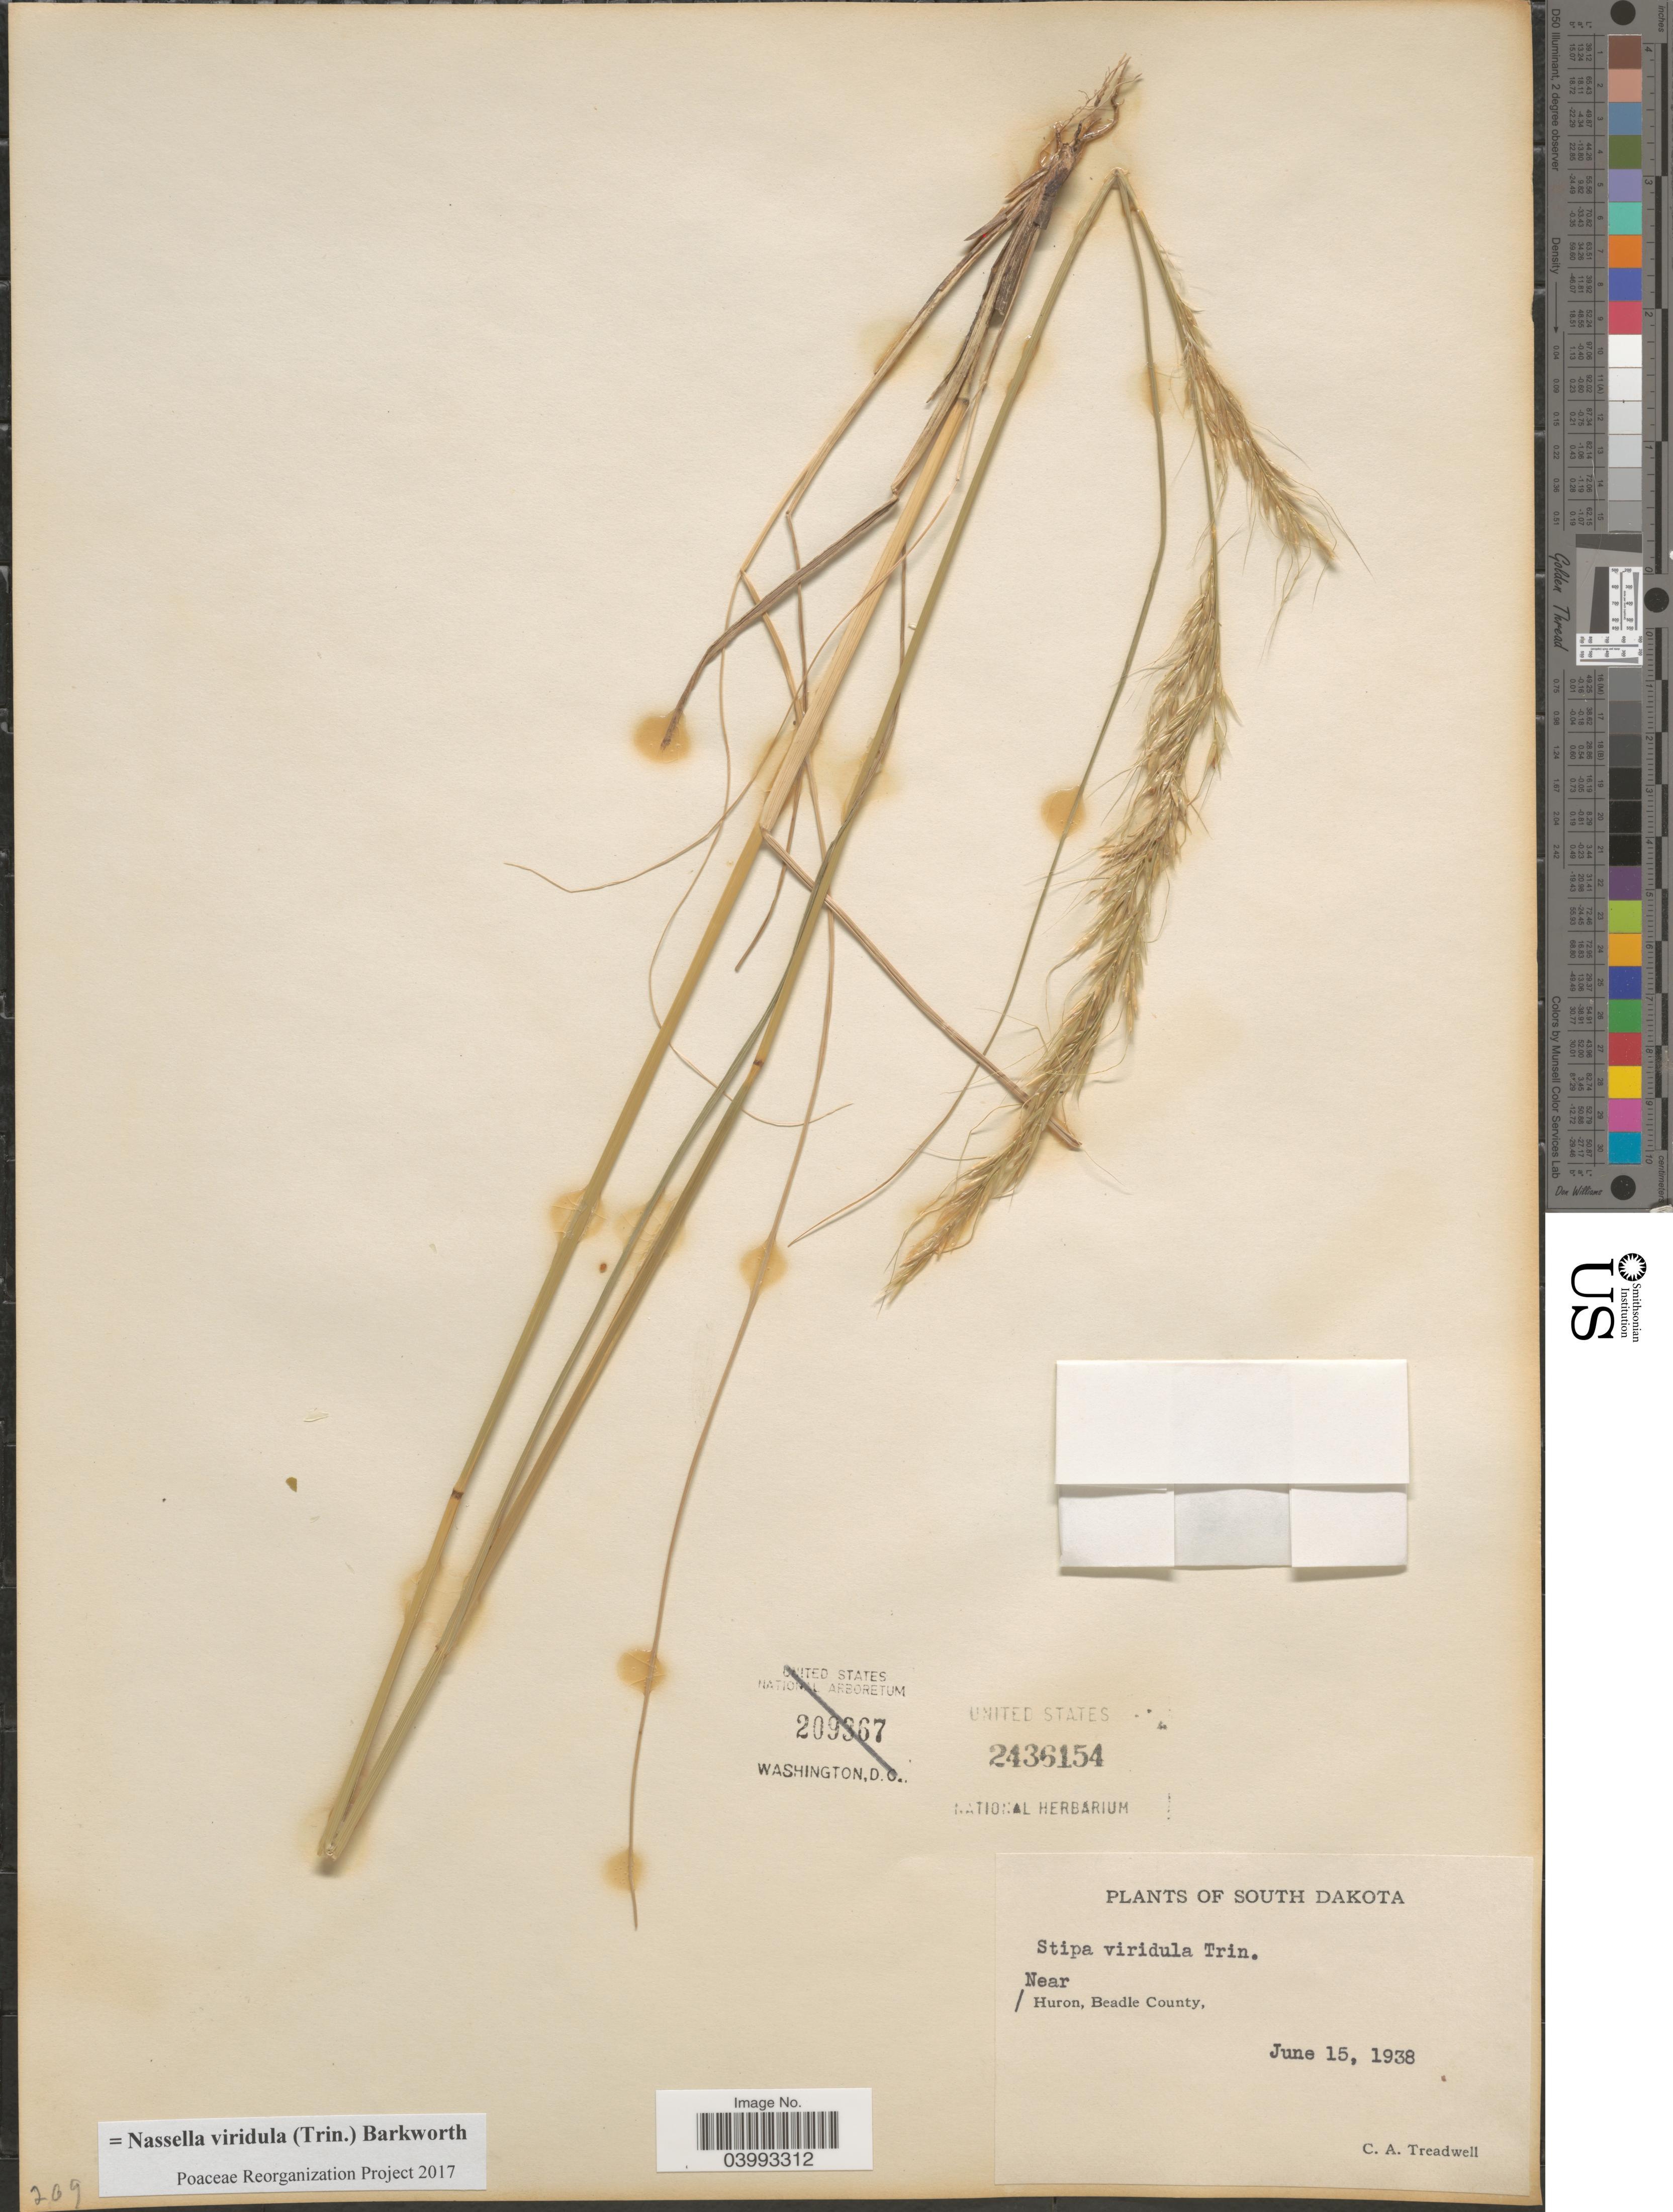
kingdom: Plantae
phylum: Tracheophyta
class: Liliopsida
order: Poales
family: Poaceae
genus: Nassella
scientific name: Nassella viridula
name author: (Trin.) Barkworth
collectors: C. Treadwell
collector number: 1?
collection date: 1938-06-15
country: United States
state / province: South Dakota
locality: Near Huron, Beadle County.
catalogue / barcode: US 2436154